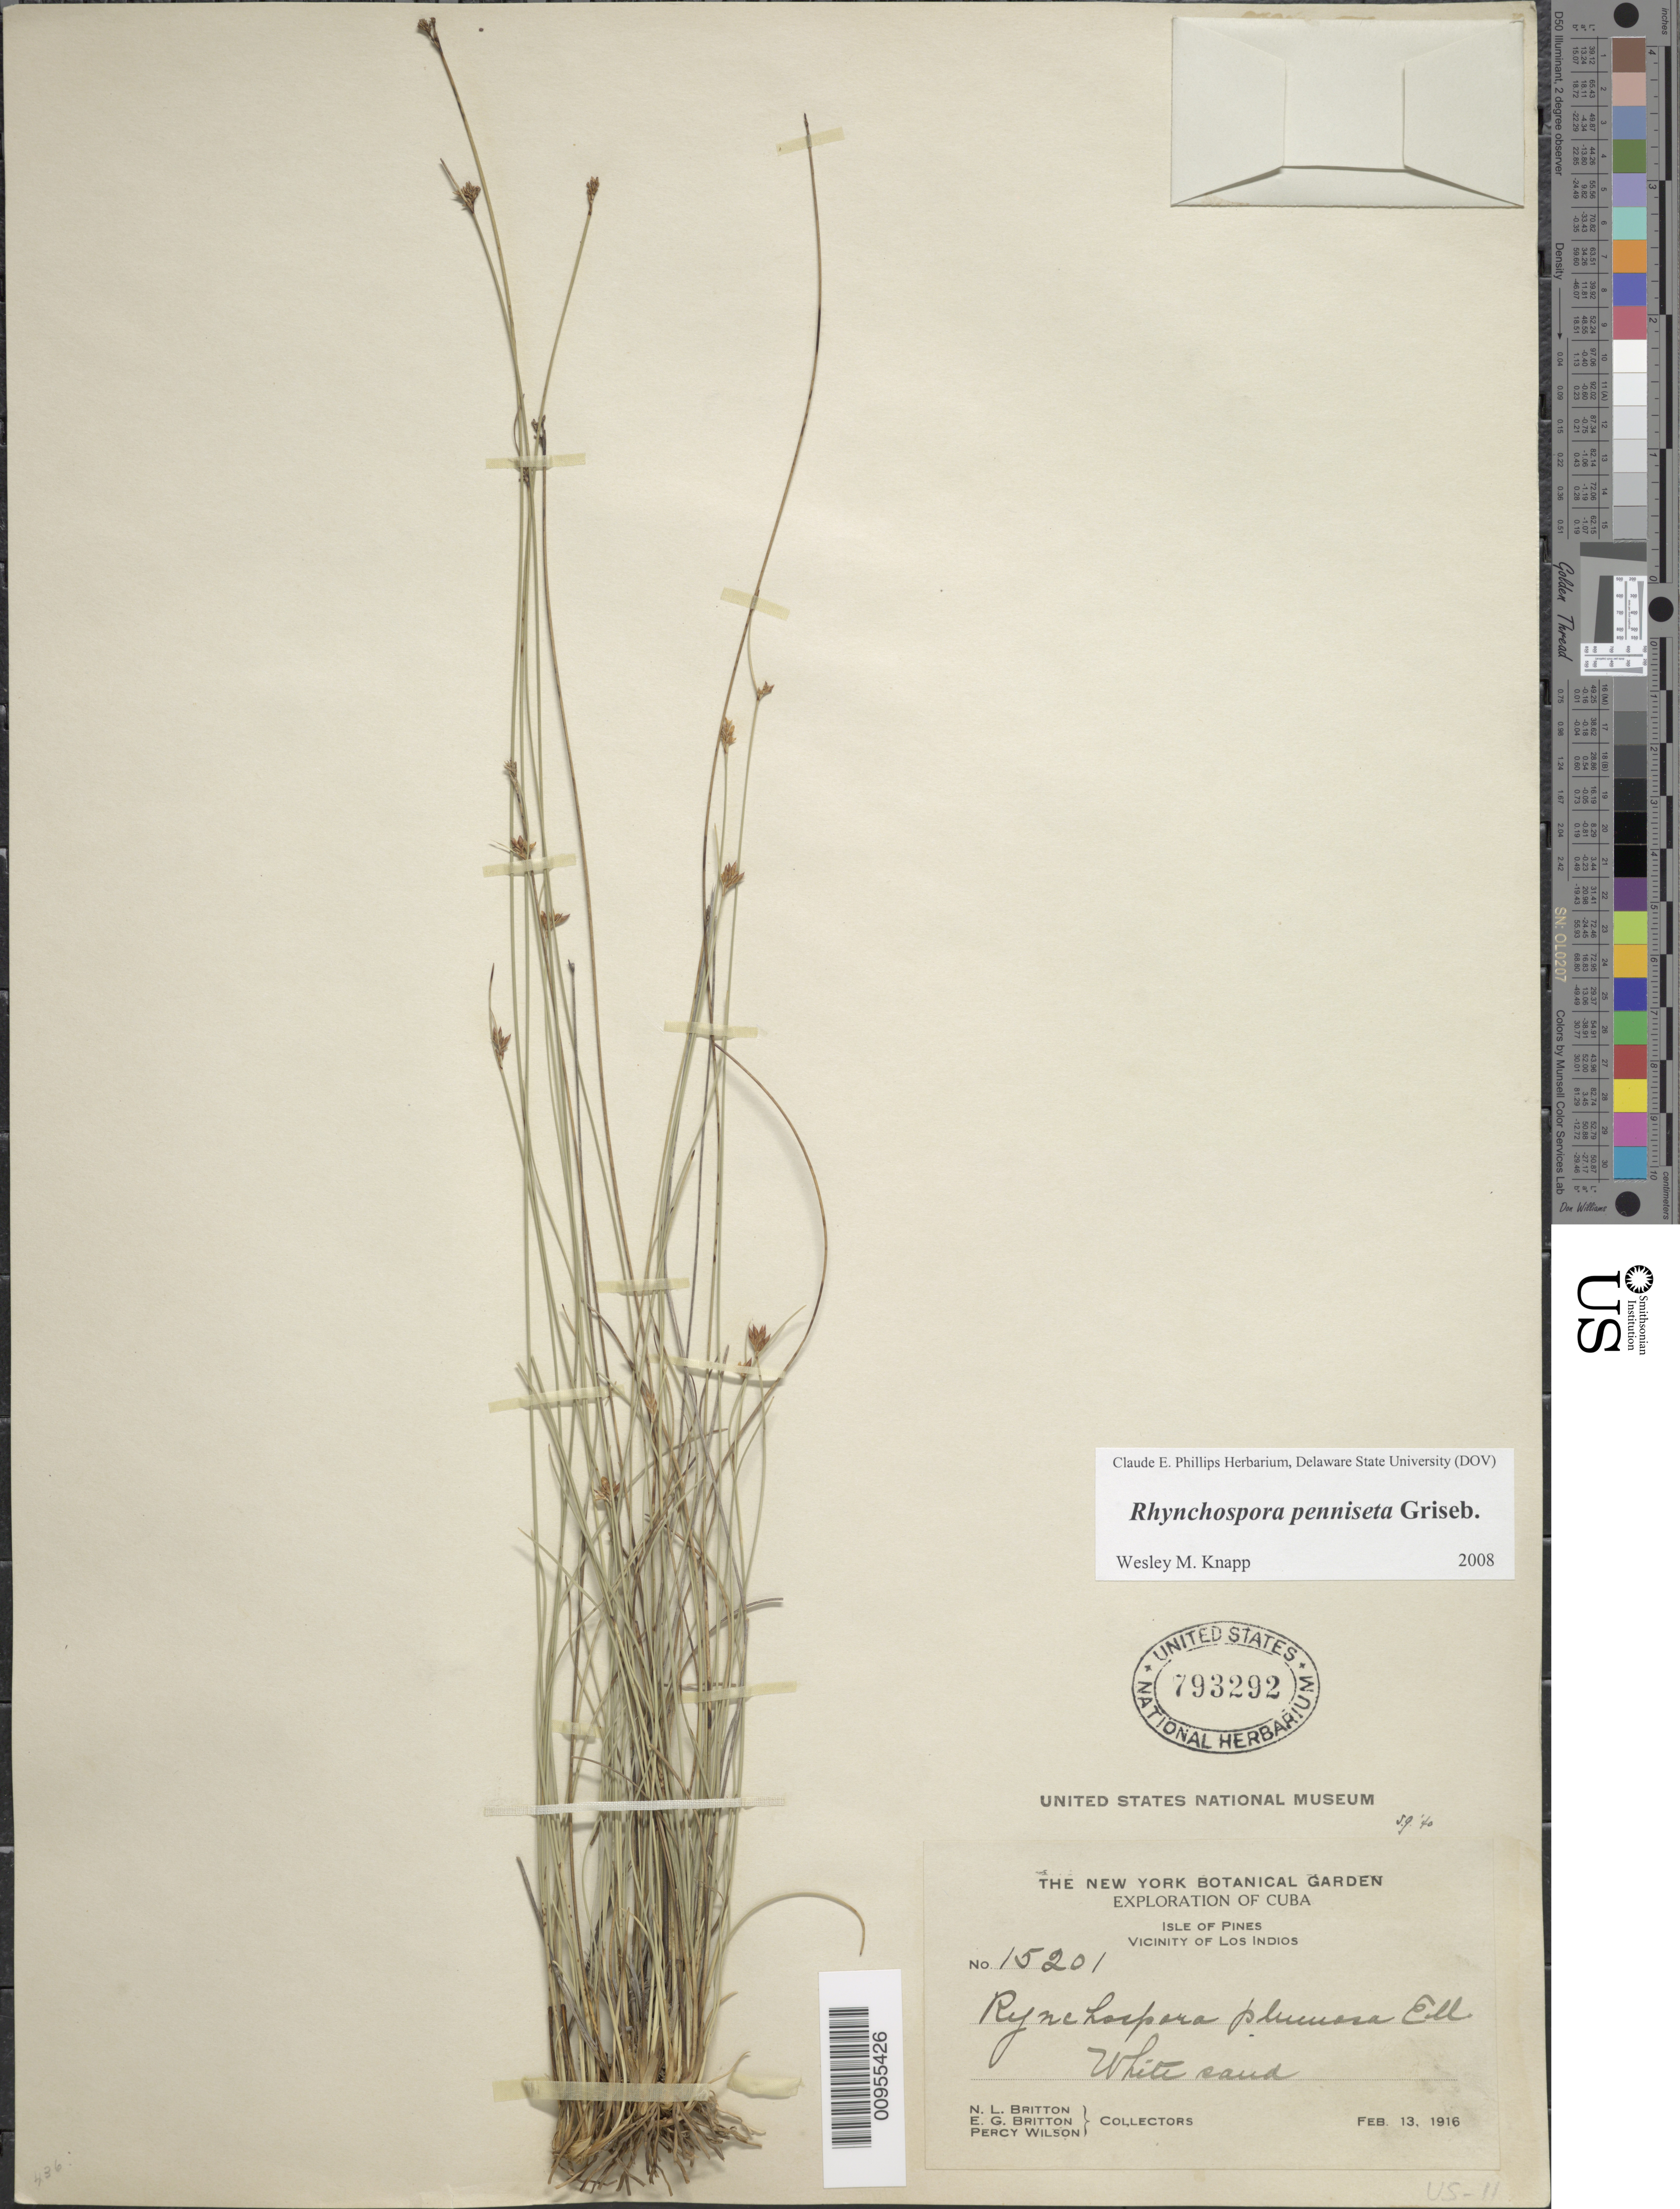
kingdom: Plantae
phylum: Tracheophyta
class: Liliopsida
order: Poales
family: Cyperaceae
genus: Rhynchospora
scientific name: Rhynchospora penniseta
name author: Griseb.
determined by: Knapp, W. M.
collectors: N. Britton, E. G. Britton & P. Wilson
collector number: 15201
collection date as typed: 13 Feb 1916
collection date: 1916-02-13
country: Cuba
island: Isla de la Juventud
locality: Los Indios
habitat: White sand sabanas.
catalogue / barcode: US 793292